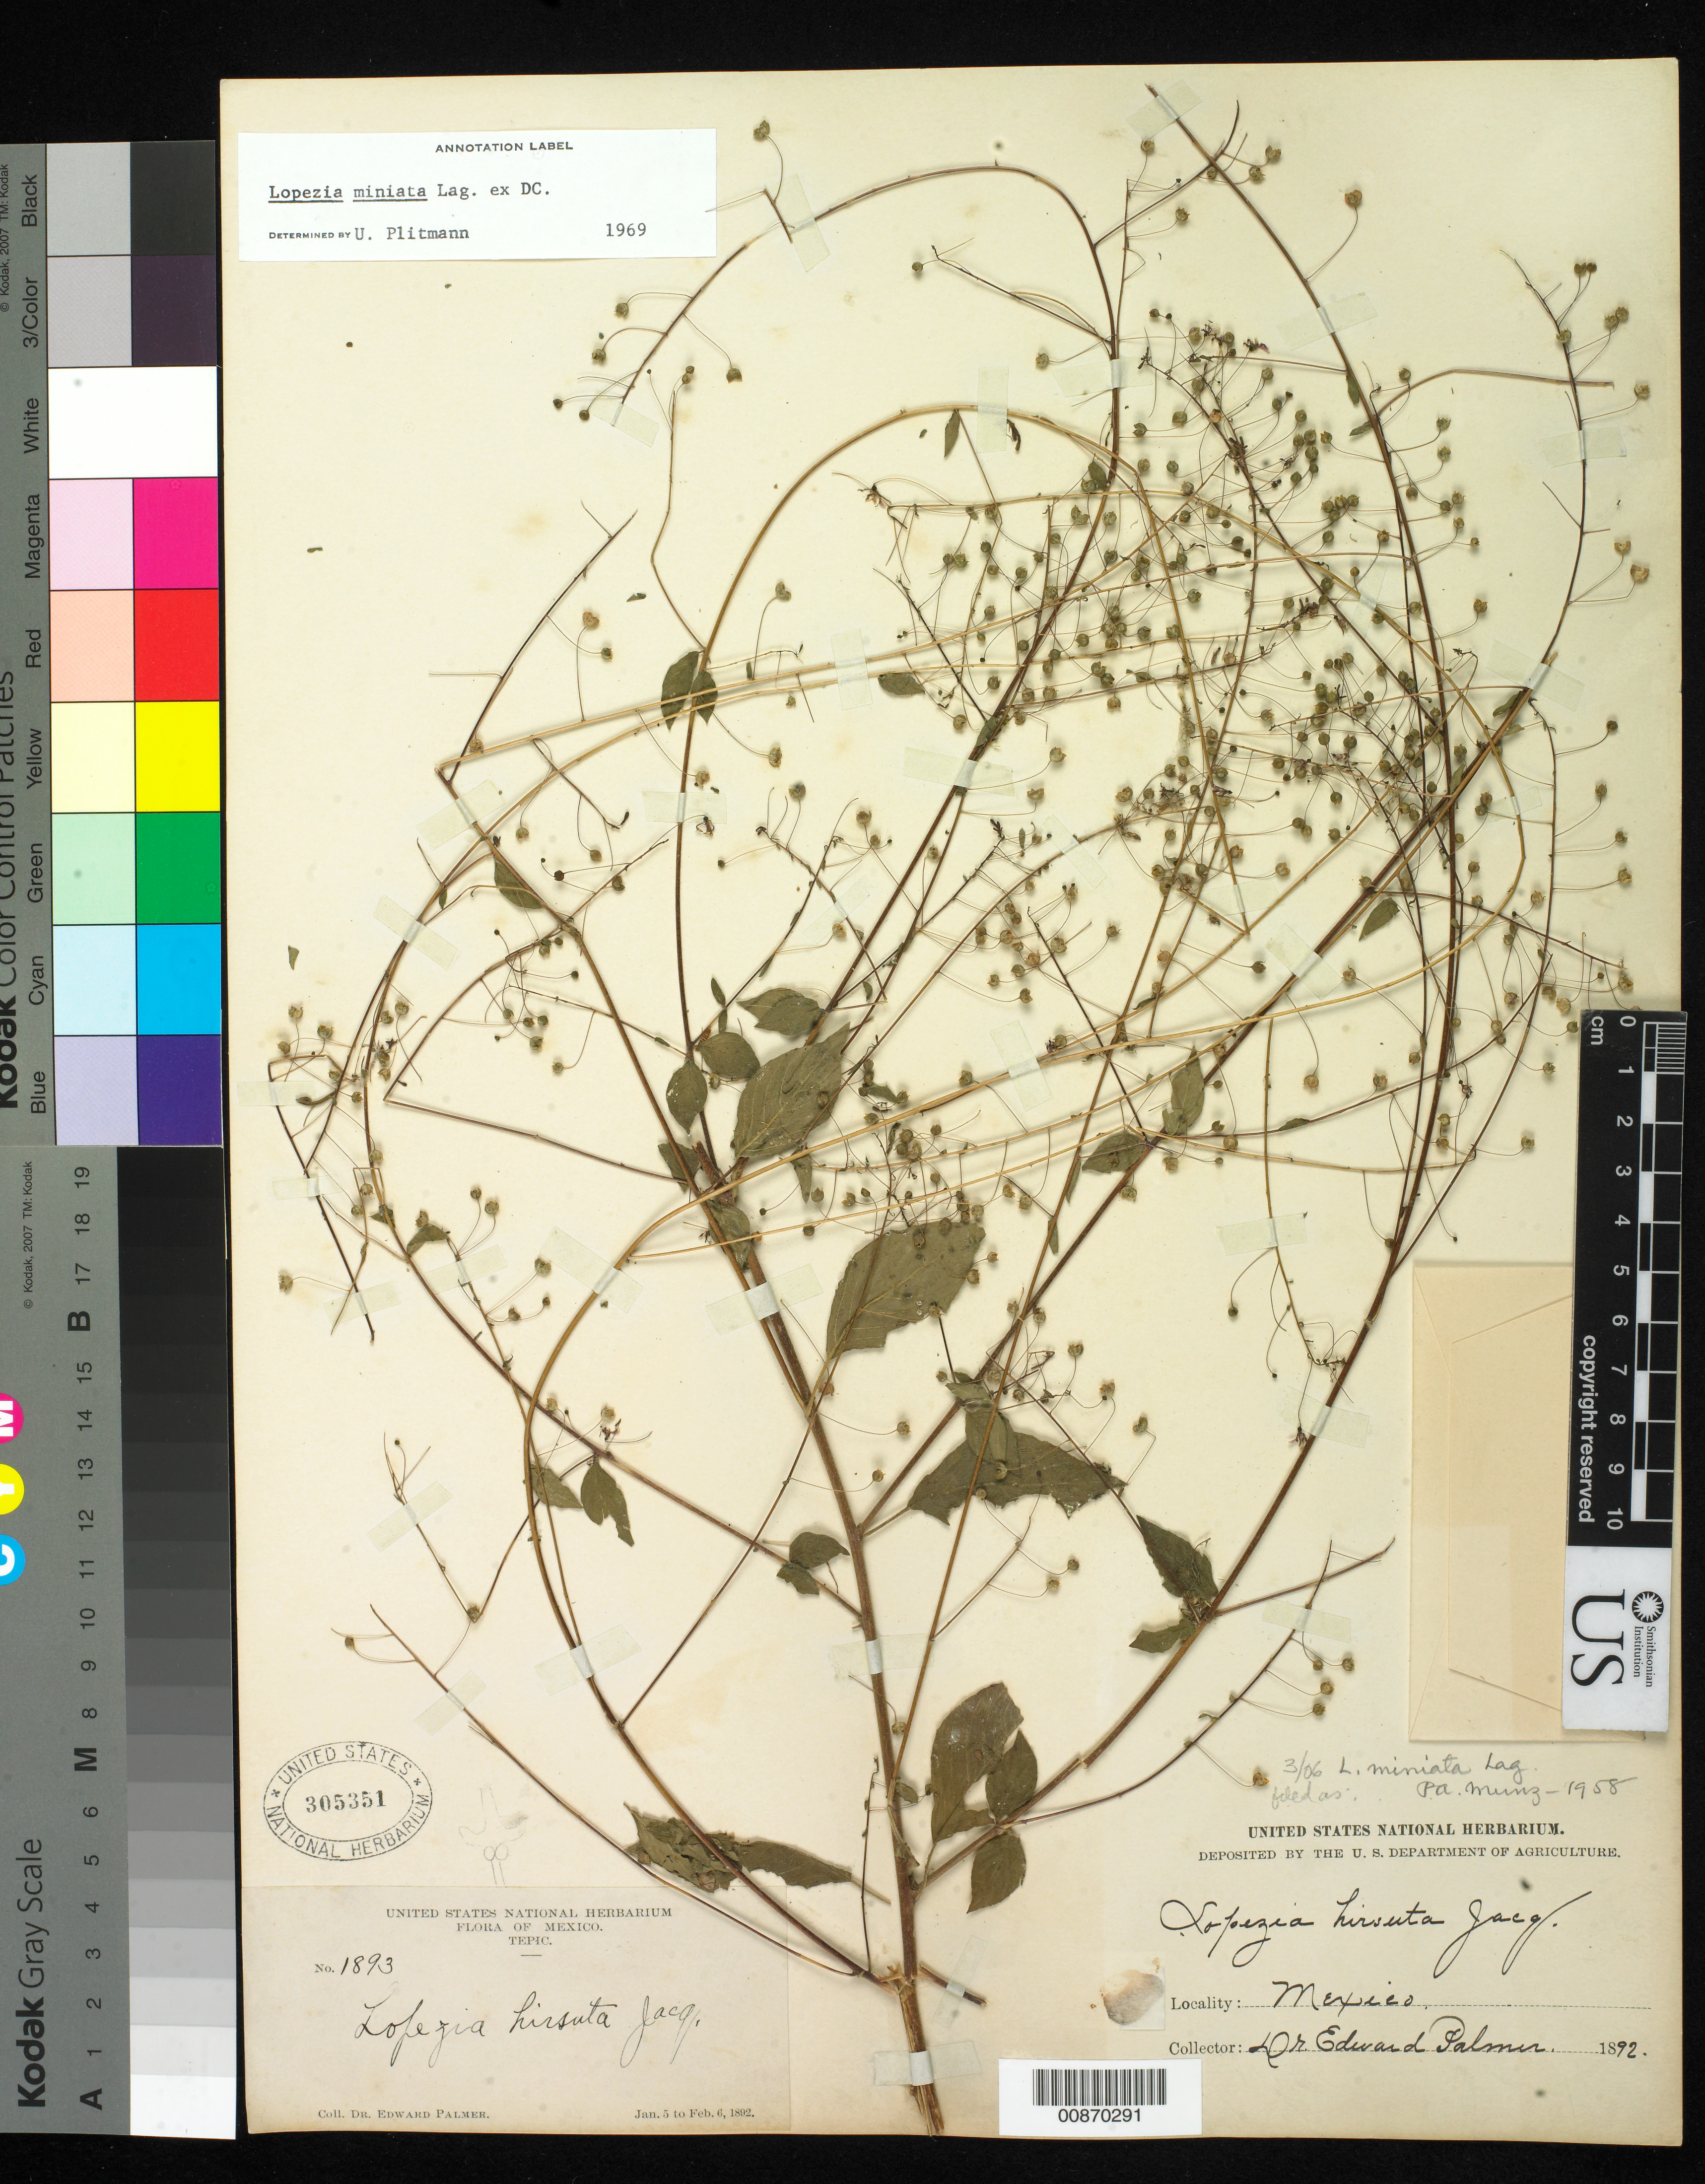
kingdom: Plantae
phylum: Tracheophyta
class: Magnoliopsida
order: Myrtales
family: Onagraceae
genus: Lopezia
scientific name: Lopezia miniata subsp. miniata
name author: Lag. ex DC.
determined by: Wagner, W. L., (BOT), Smithsonian Institution - National Museum of Natural History (UNITED STATES)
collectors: E. Palmer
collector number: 1893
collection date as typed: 05 Jan 1892 to 06 Feb 1892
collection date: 1892-01-05/1892-02-06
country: Mexico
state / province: Nayarit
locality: Tepic, Nayarit.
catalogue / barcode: US 305351